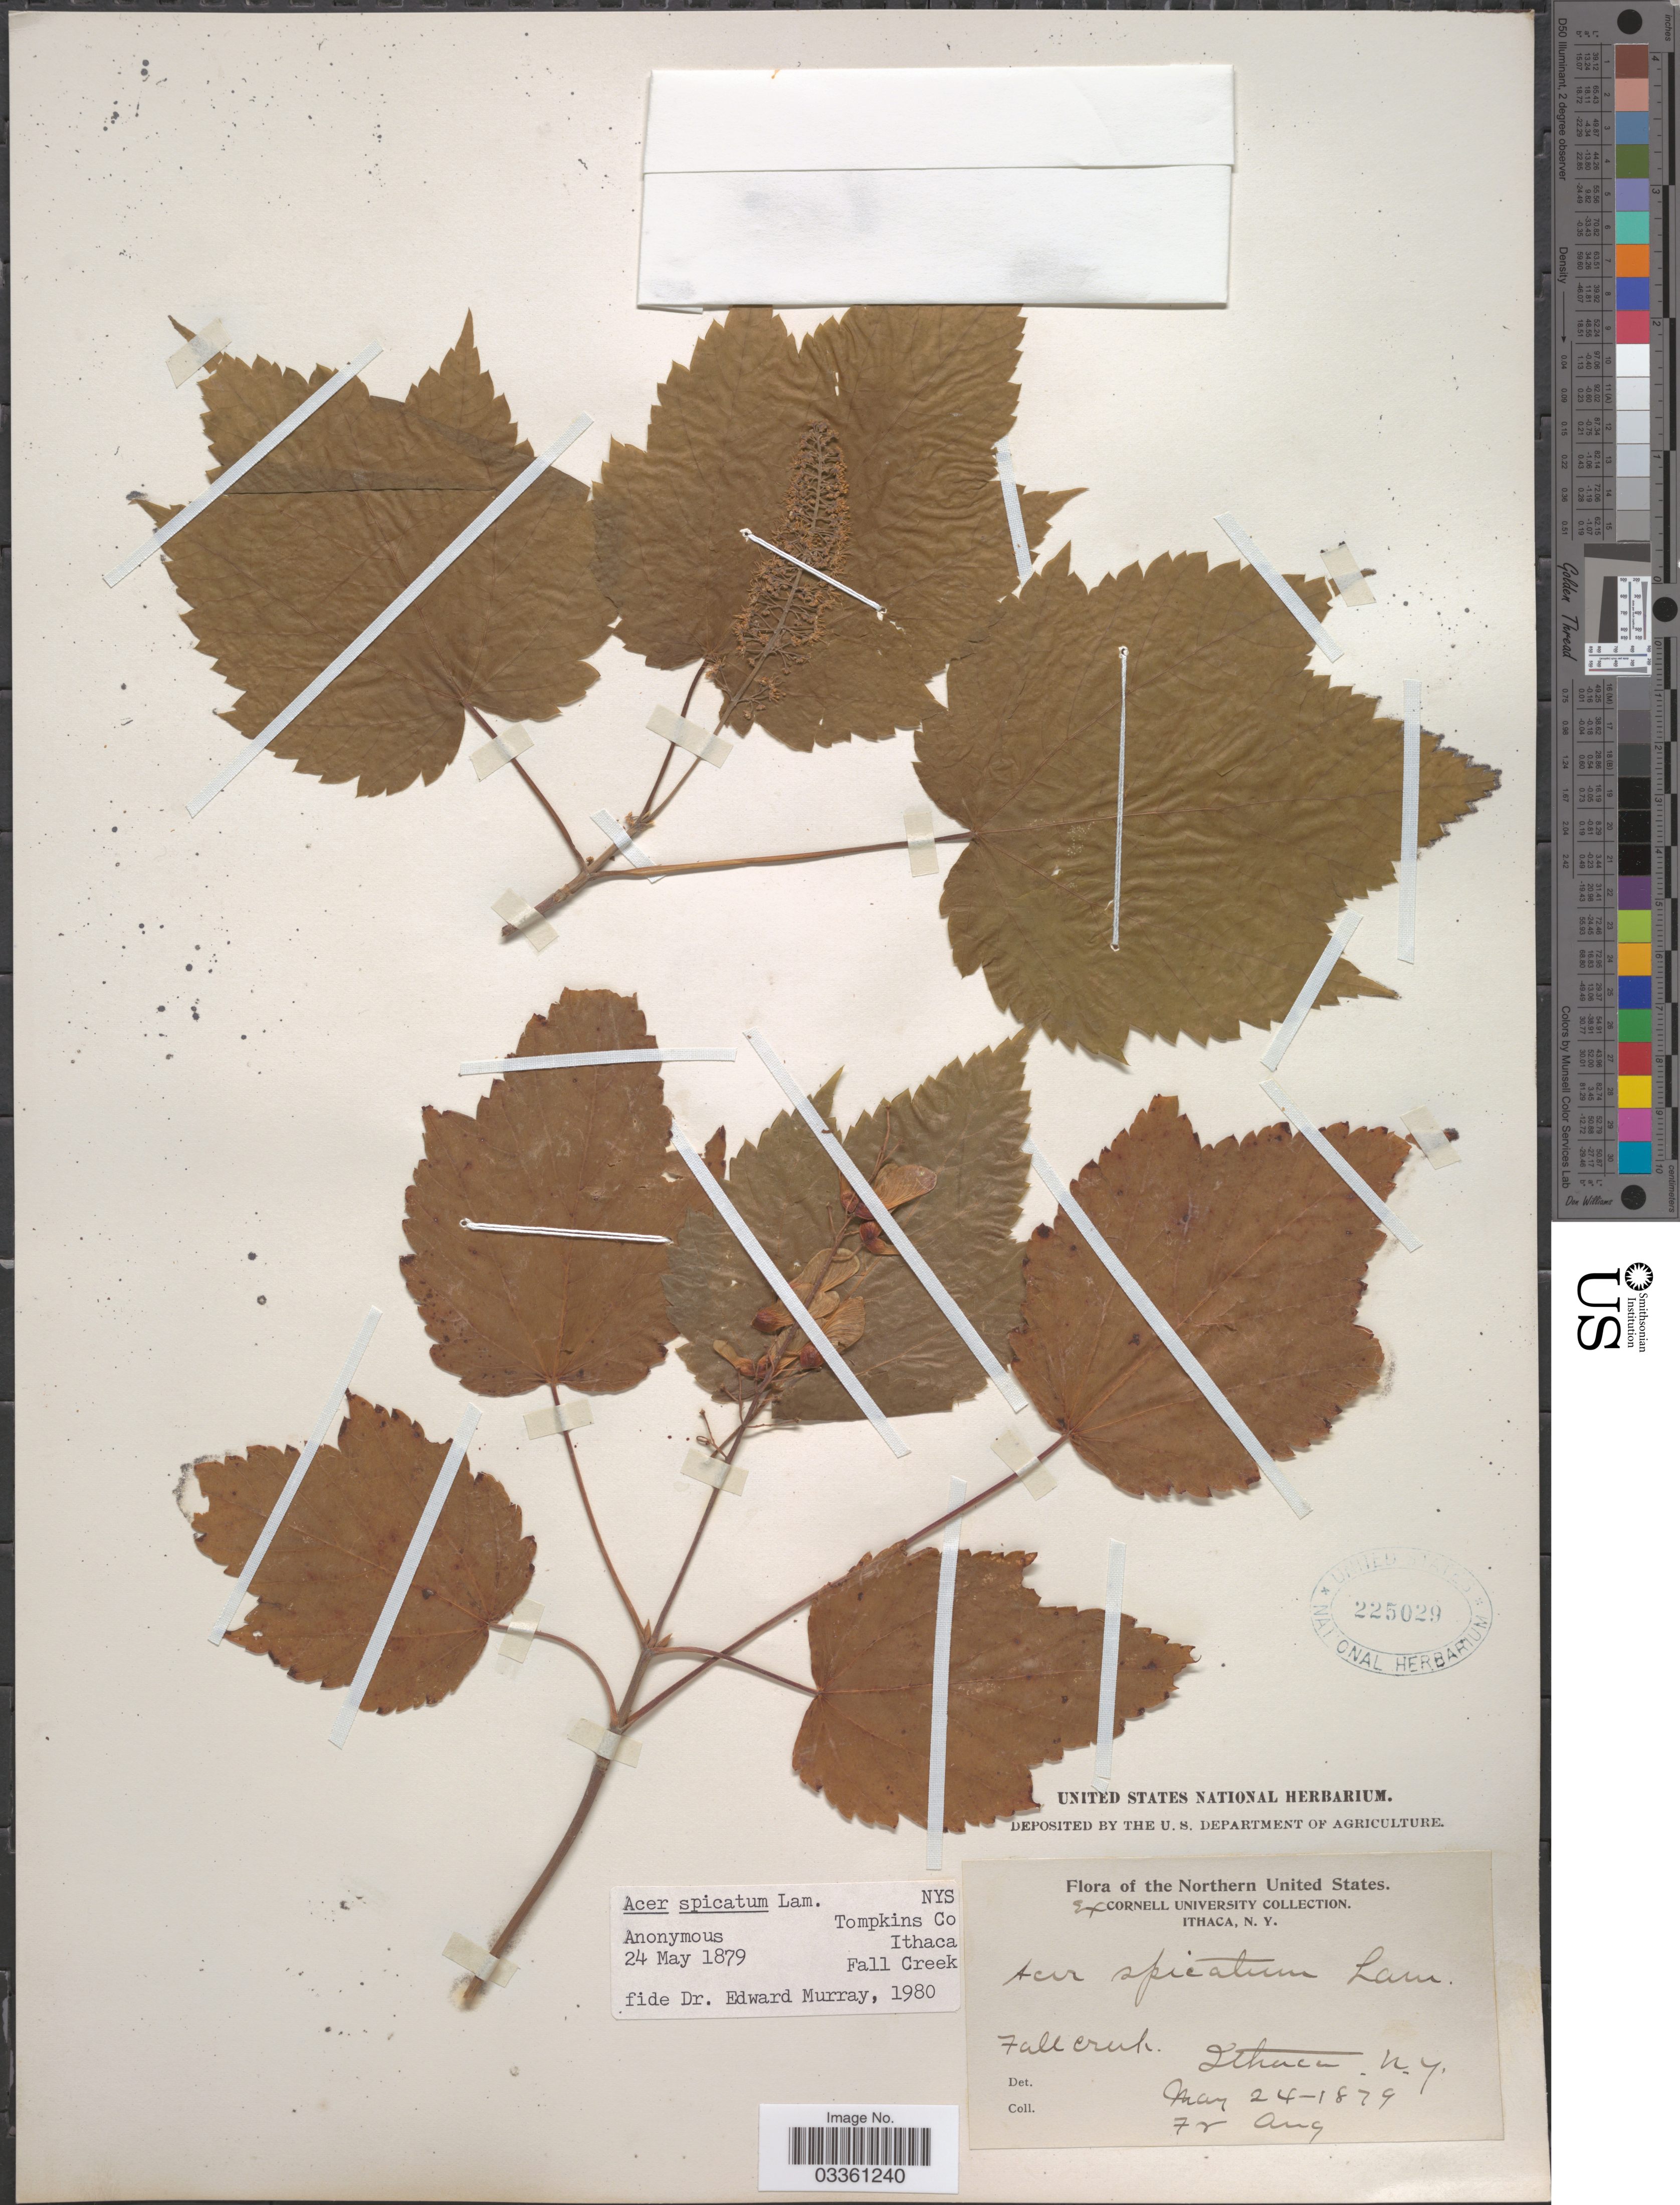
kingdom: Plantae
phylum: Tracheophyta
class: Magnoliopsida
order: Sapindales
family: Sapindaceae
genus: Acer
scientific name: Acer spicatum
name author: Lam.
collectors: Cornell University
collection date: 1879-05-24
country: United States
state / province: New York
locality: Northern United States. Fall Creek. Ithaca.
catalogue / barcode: US 225029